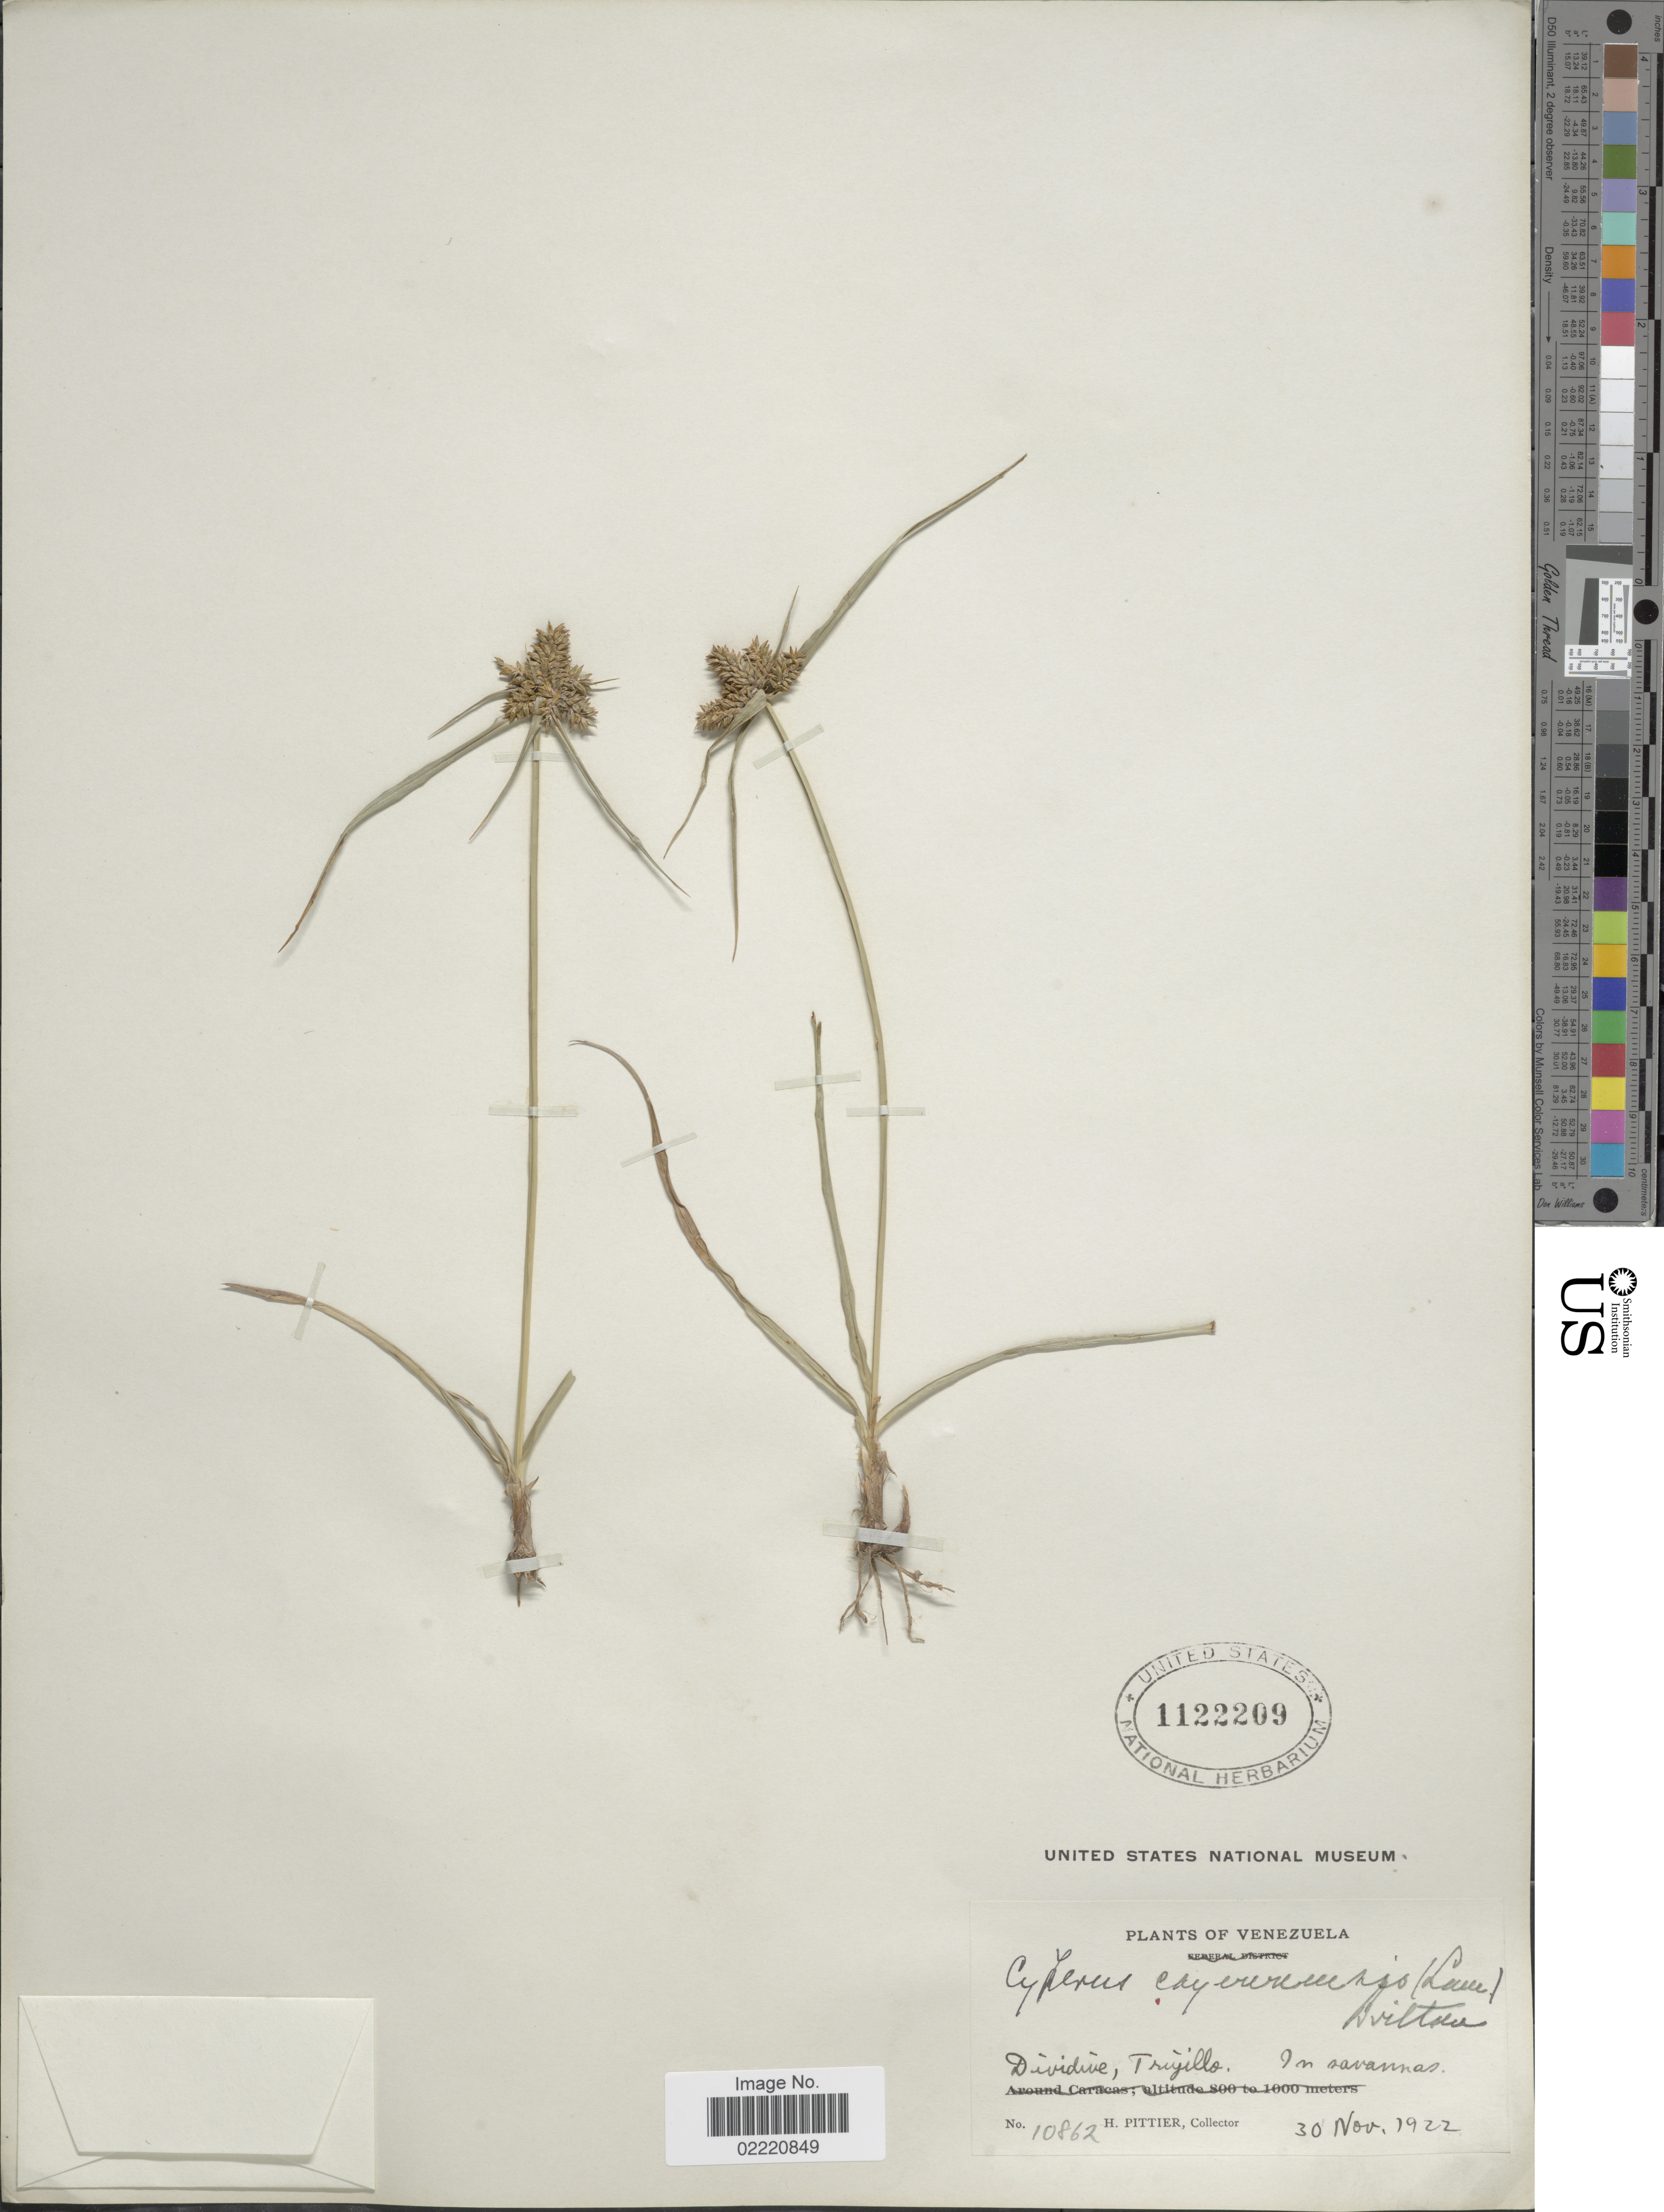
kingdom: Plantae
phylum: Tracheophyta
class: Liliopsida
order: Poales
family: Cyperaceae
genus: Cyperus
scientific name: Cyperus aggregatus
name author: (Willd.) Endl.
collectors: H. F. Pittier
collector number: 10862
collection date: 1922-11-30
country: Venezuela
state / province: Trujillo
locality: Dividive, in savannas.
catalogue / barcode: US 1122209